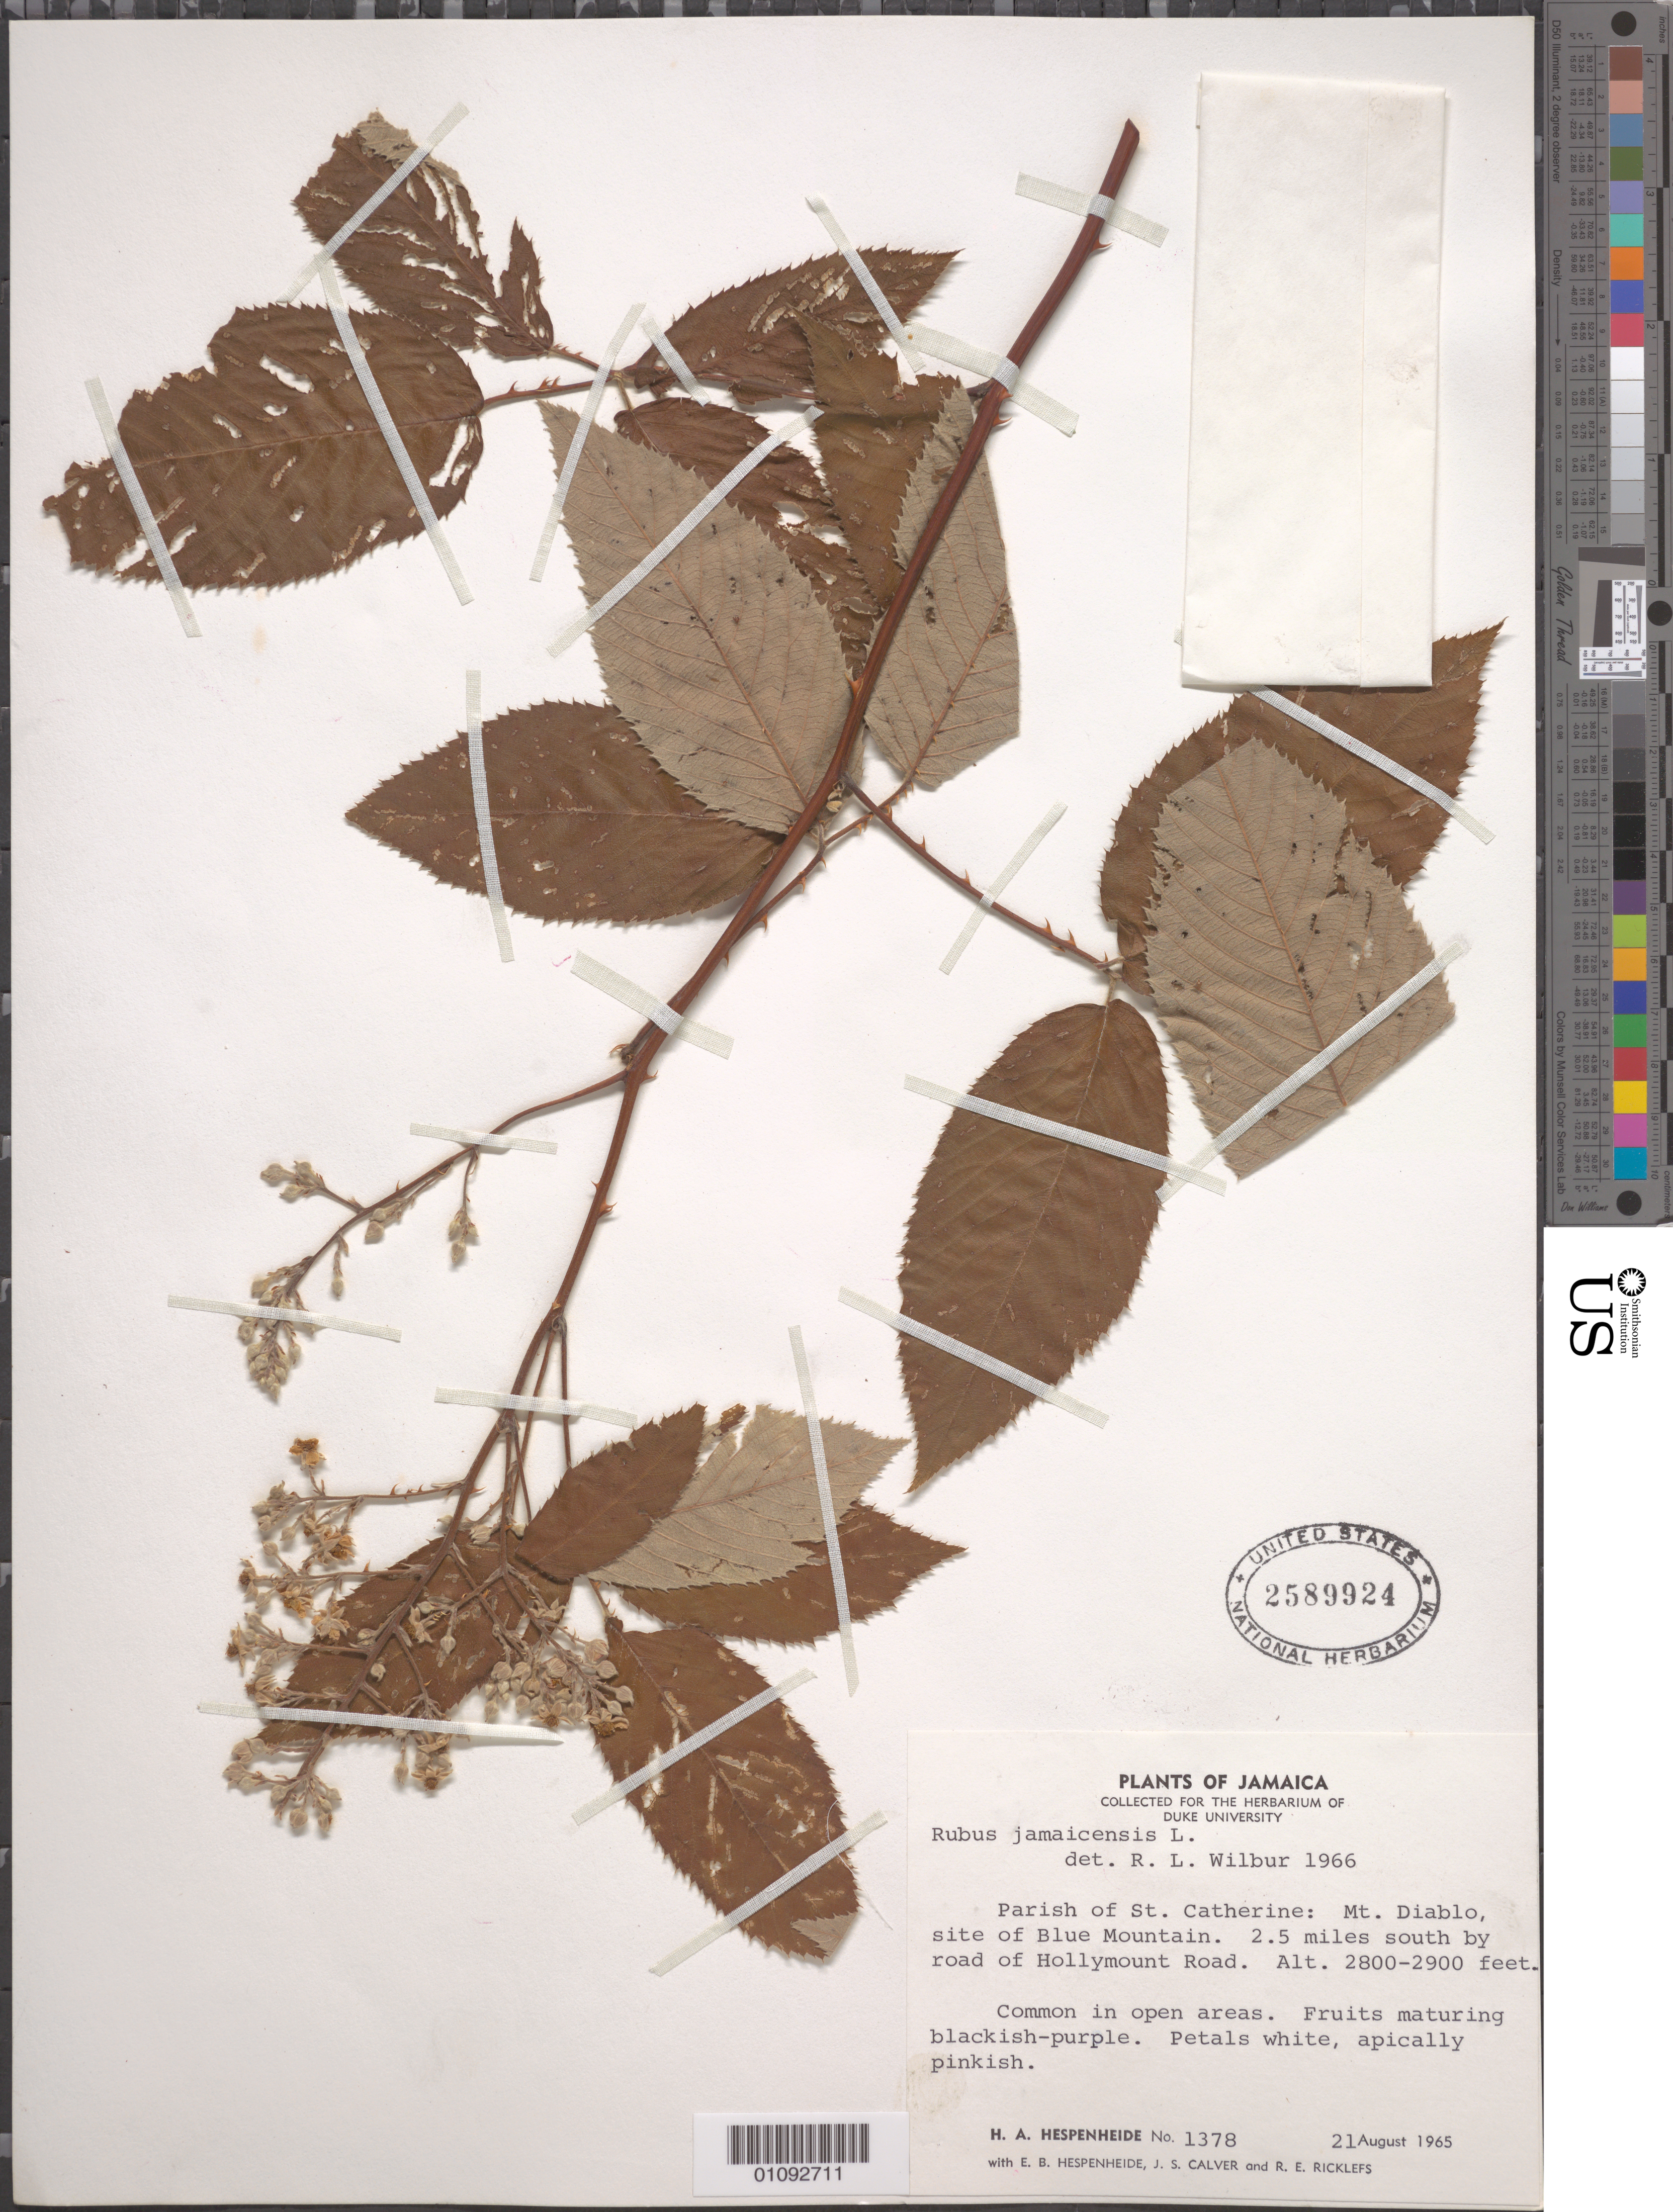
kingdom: Plantae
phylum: Tracheophyta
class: Magnoliopsida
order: Rosales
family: Rosaceae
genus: Rubus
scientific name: Rubus jamaicensis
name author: L.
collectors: H. A. Hespenheide, E. Hespenheide, J. Calver & R. Ricklefs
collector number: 1378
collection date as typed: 21 Aug 1965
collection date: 1965-08-21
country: Jamaica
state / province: Saint Catherine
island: Jamaica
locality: Mt. Diablo, site of Blue Mountain. 2.5 mi S by road of Hollymount Road.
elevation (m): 853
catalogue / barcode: US 2589924